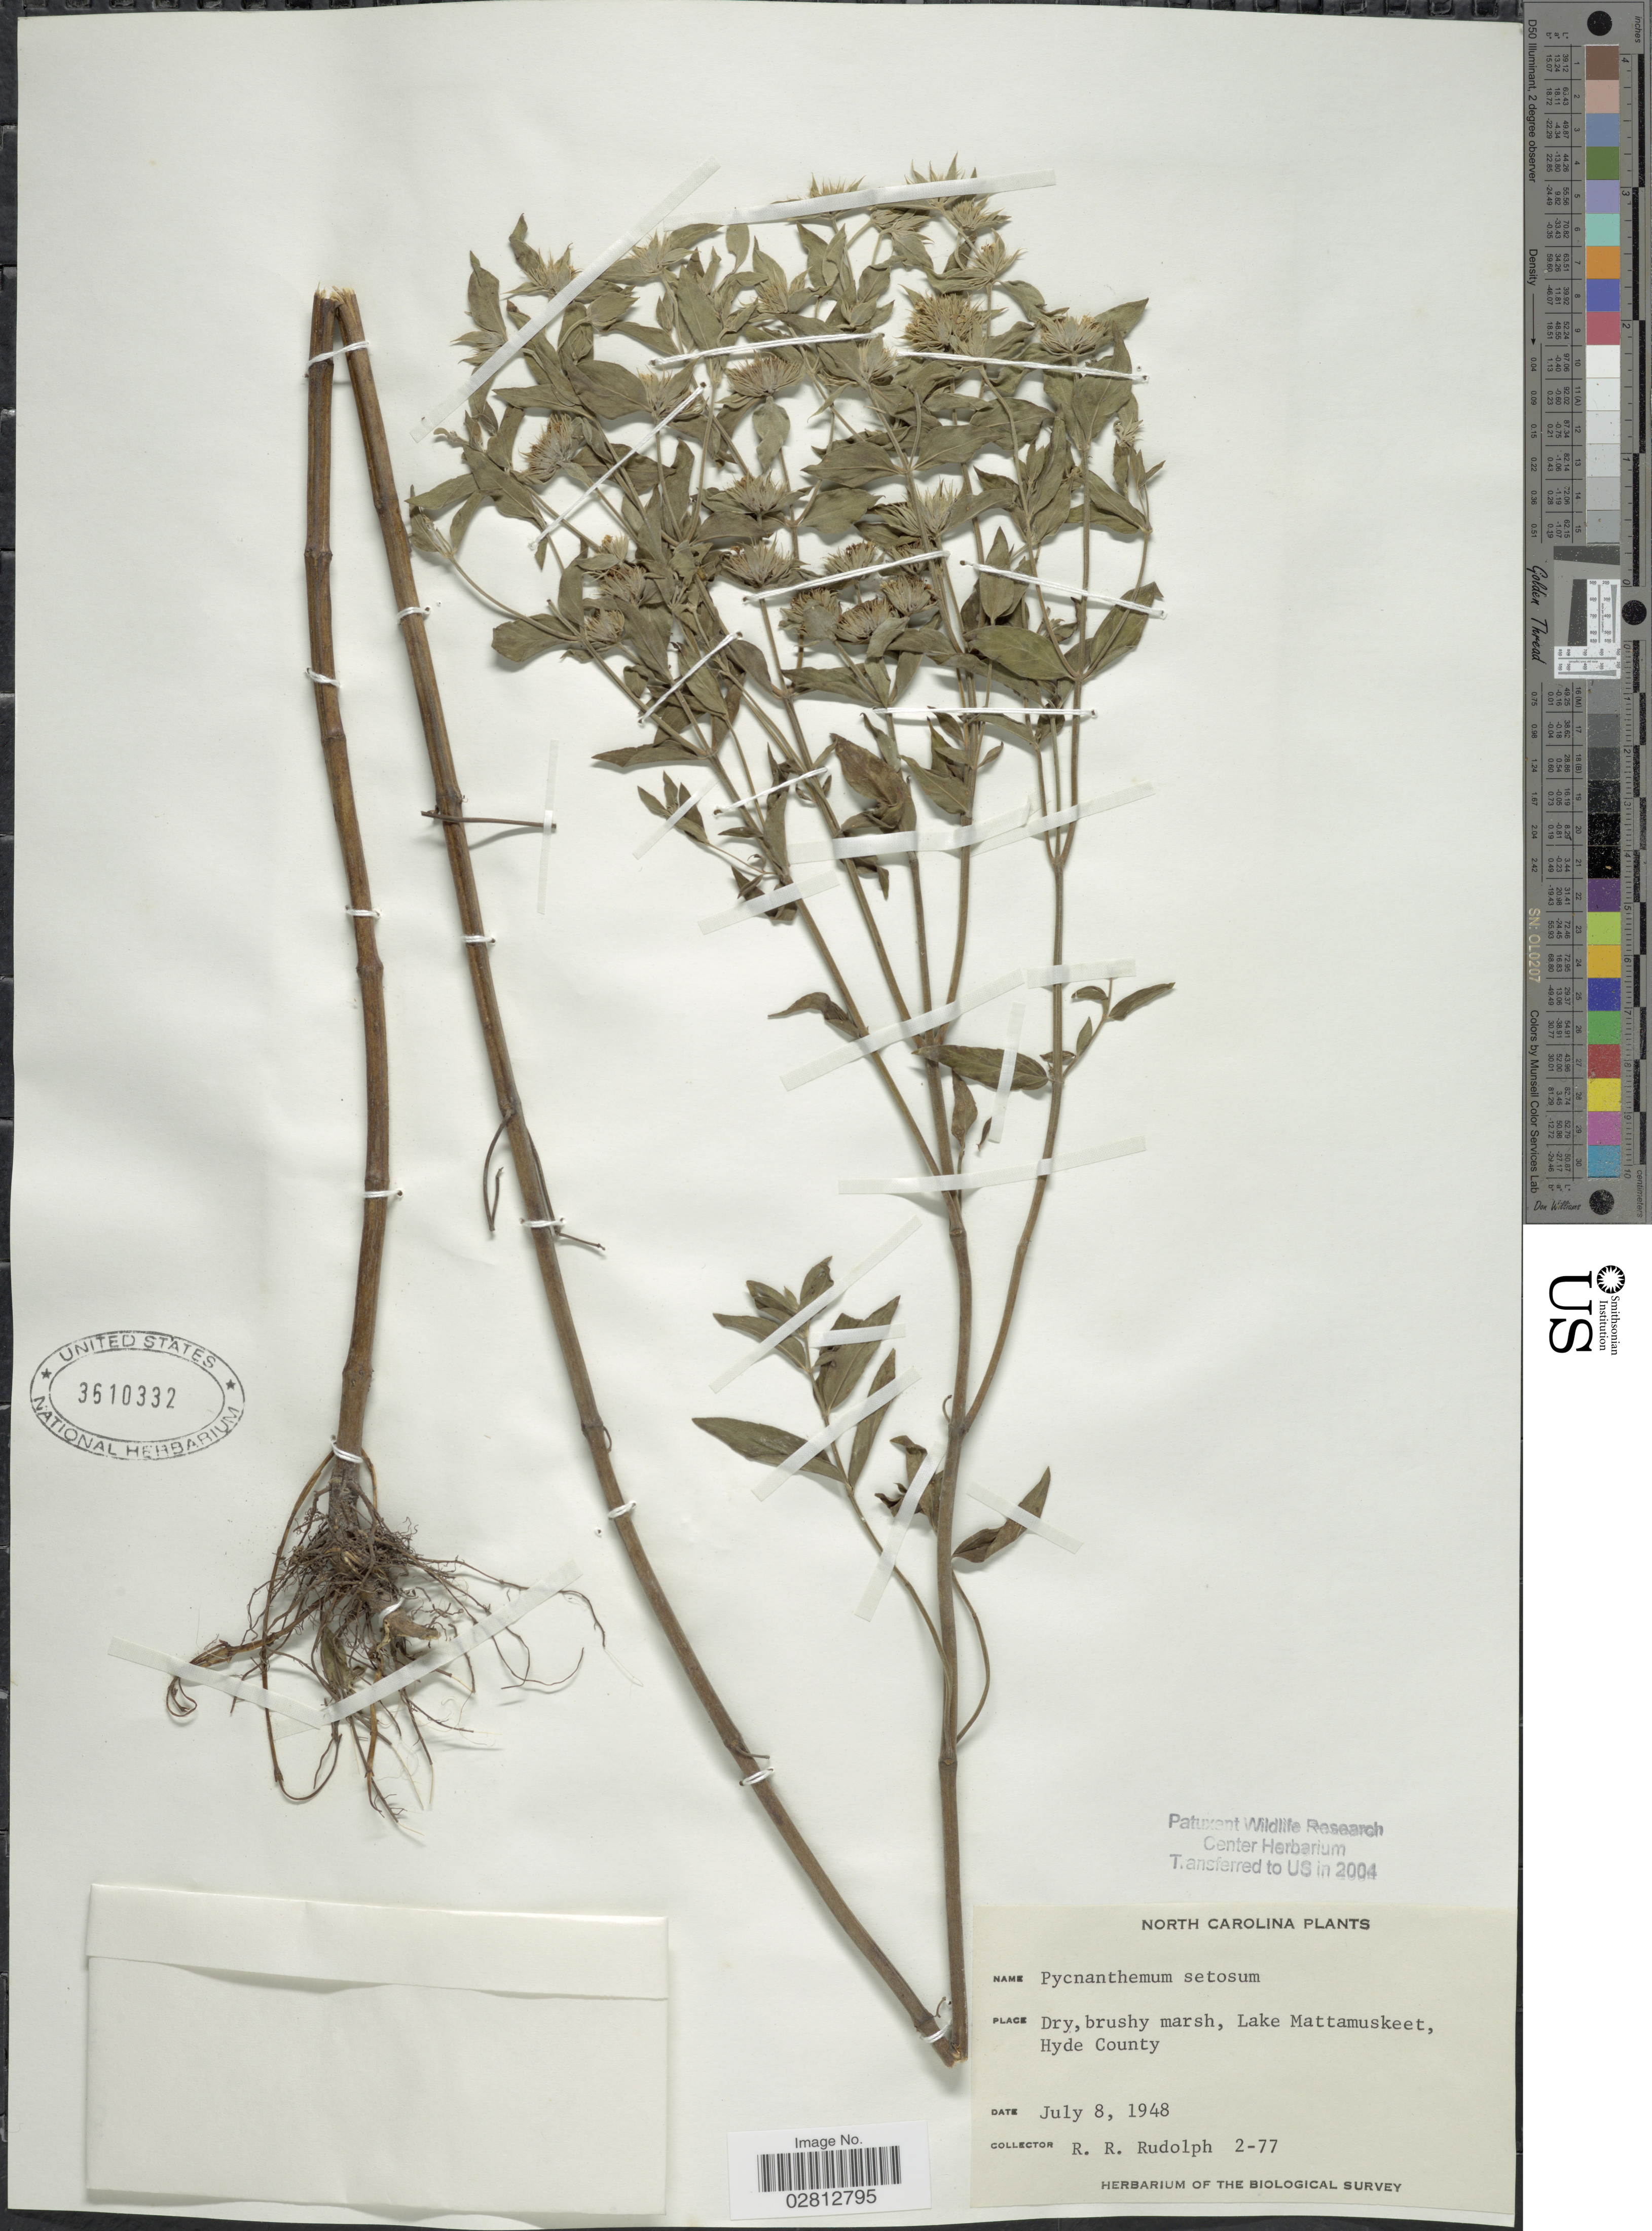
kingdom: Plantae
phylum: Tracheophyta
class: Magnoliopsida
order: Lamiales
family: Lamiaceae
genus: Pycnanthemum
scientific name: Pycnanthemum setosum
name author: Nutt.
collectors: R. Rudolph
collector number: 2-77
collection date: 1948-07-08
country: United States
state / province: North Carolina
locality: Dry, brushy marsh, Lake Mattamuskeet, Hyde County.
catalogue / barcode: US 3610332